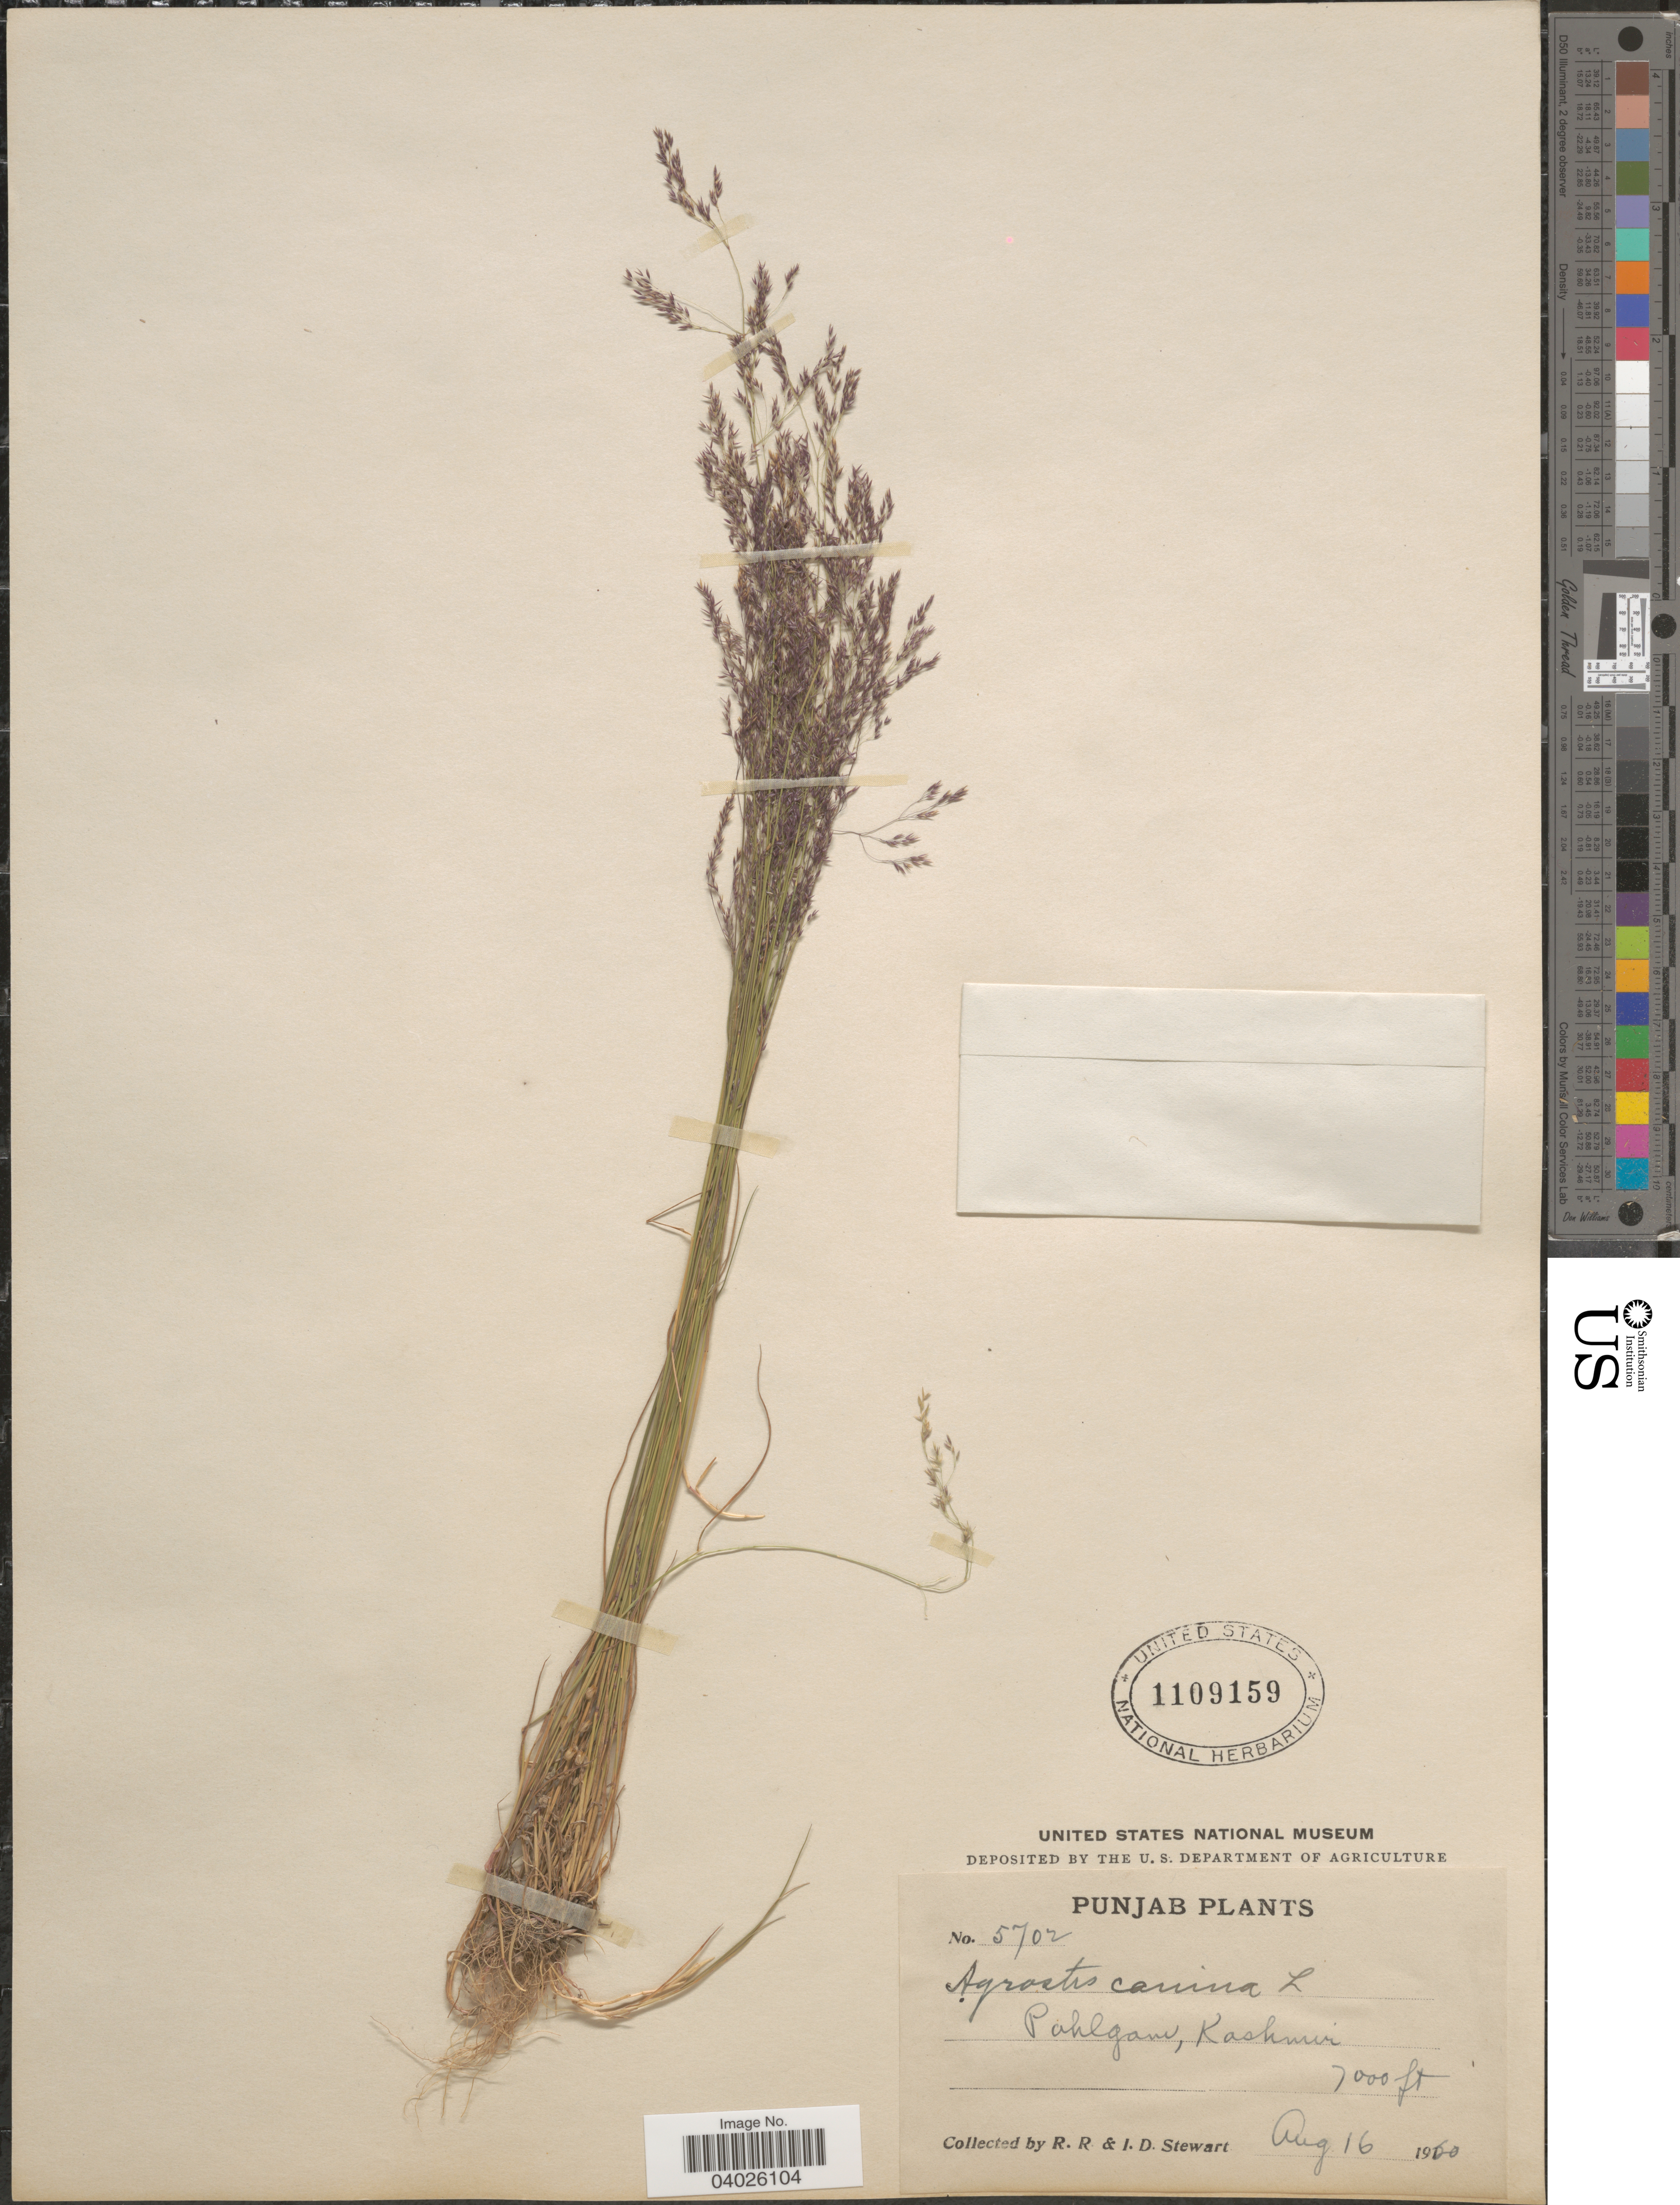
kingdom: Plantae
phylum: Tracheophyta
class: Liliopsida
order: Poales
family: Poaceae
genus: Agrostis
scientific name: Agrostis canina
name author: L.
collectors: R. Stewart & I. Stewart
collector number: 5702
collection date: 1920-08-16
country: India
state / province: Jammu and Kashmir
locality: Pahlgam, Kashmir.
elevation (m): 2134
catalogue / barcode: US 1109159